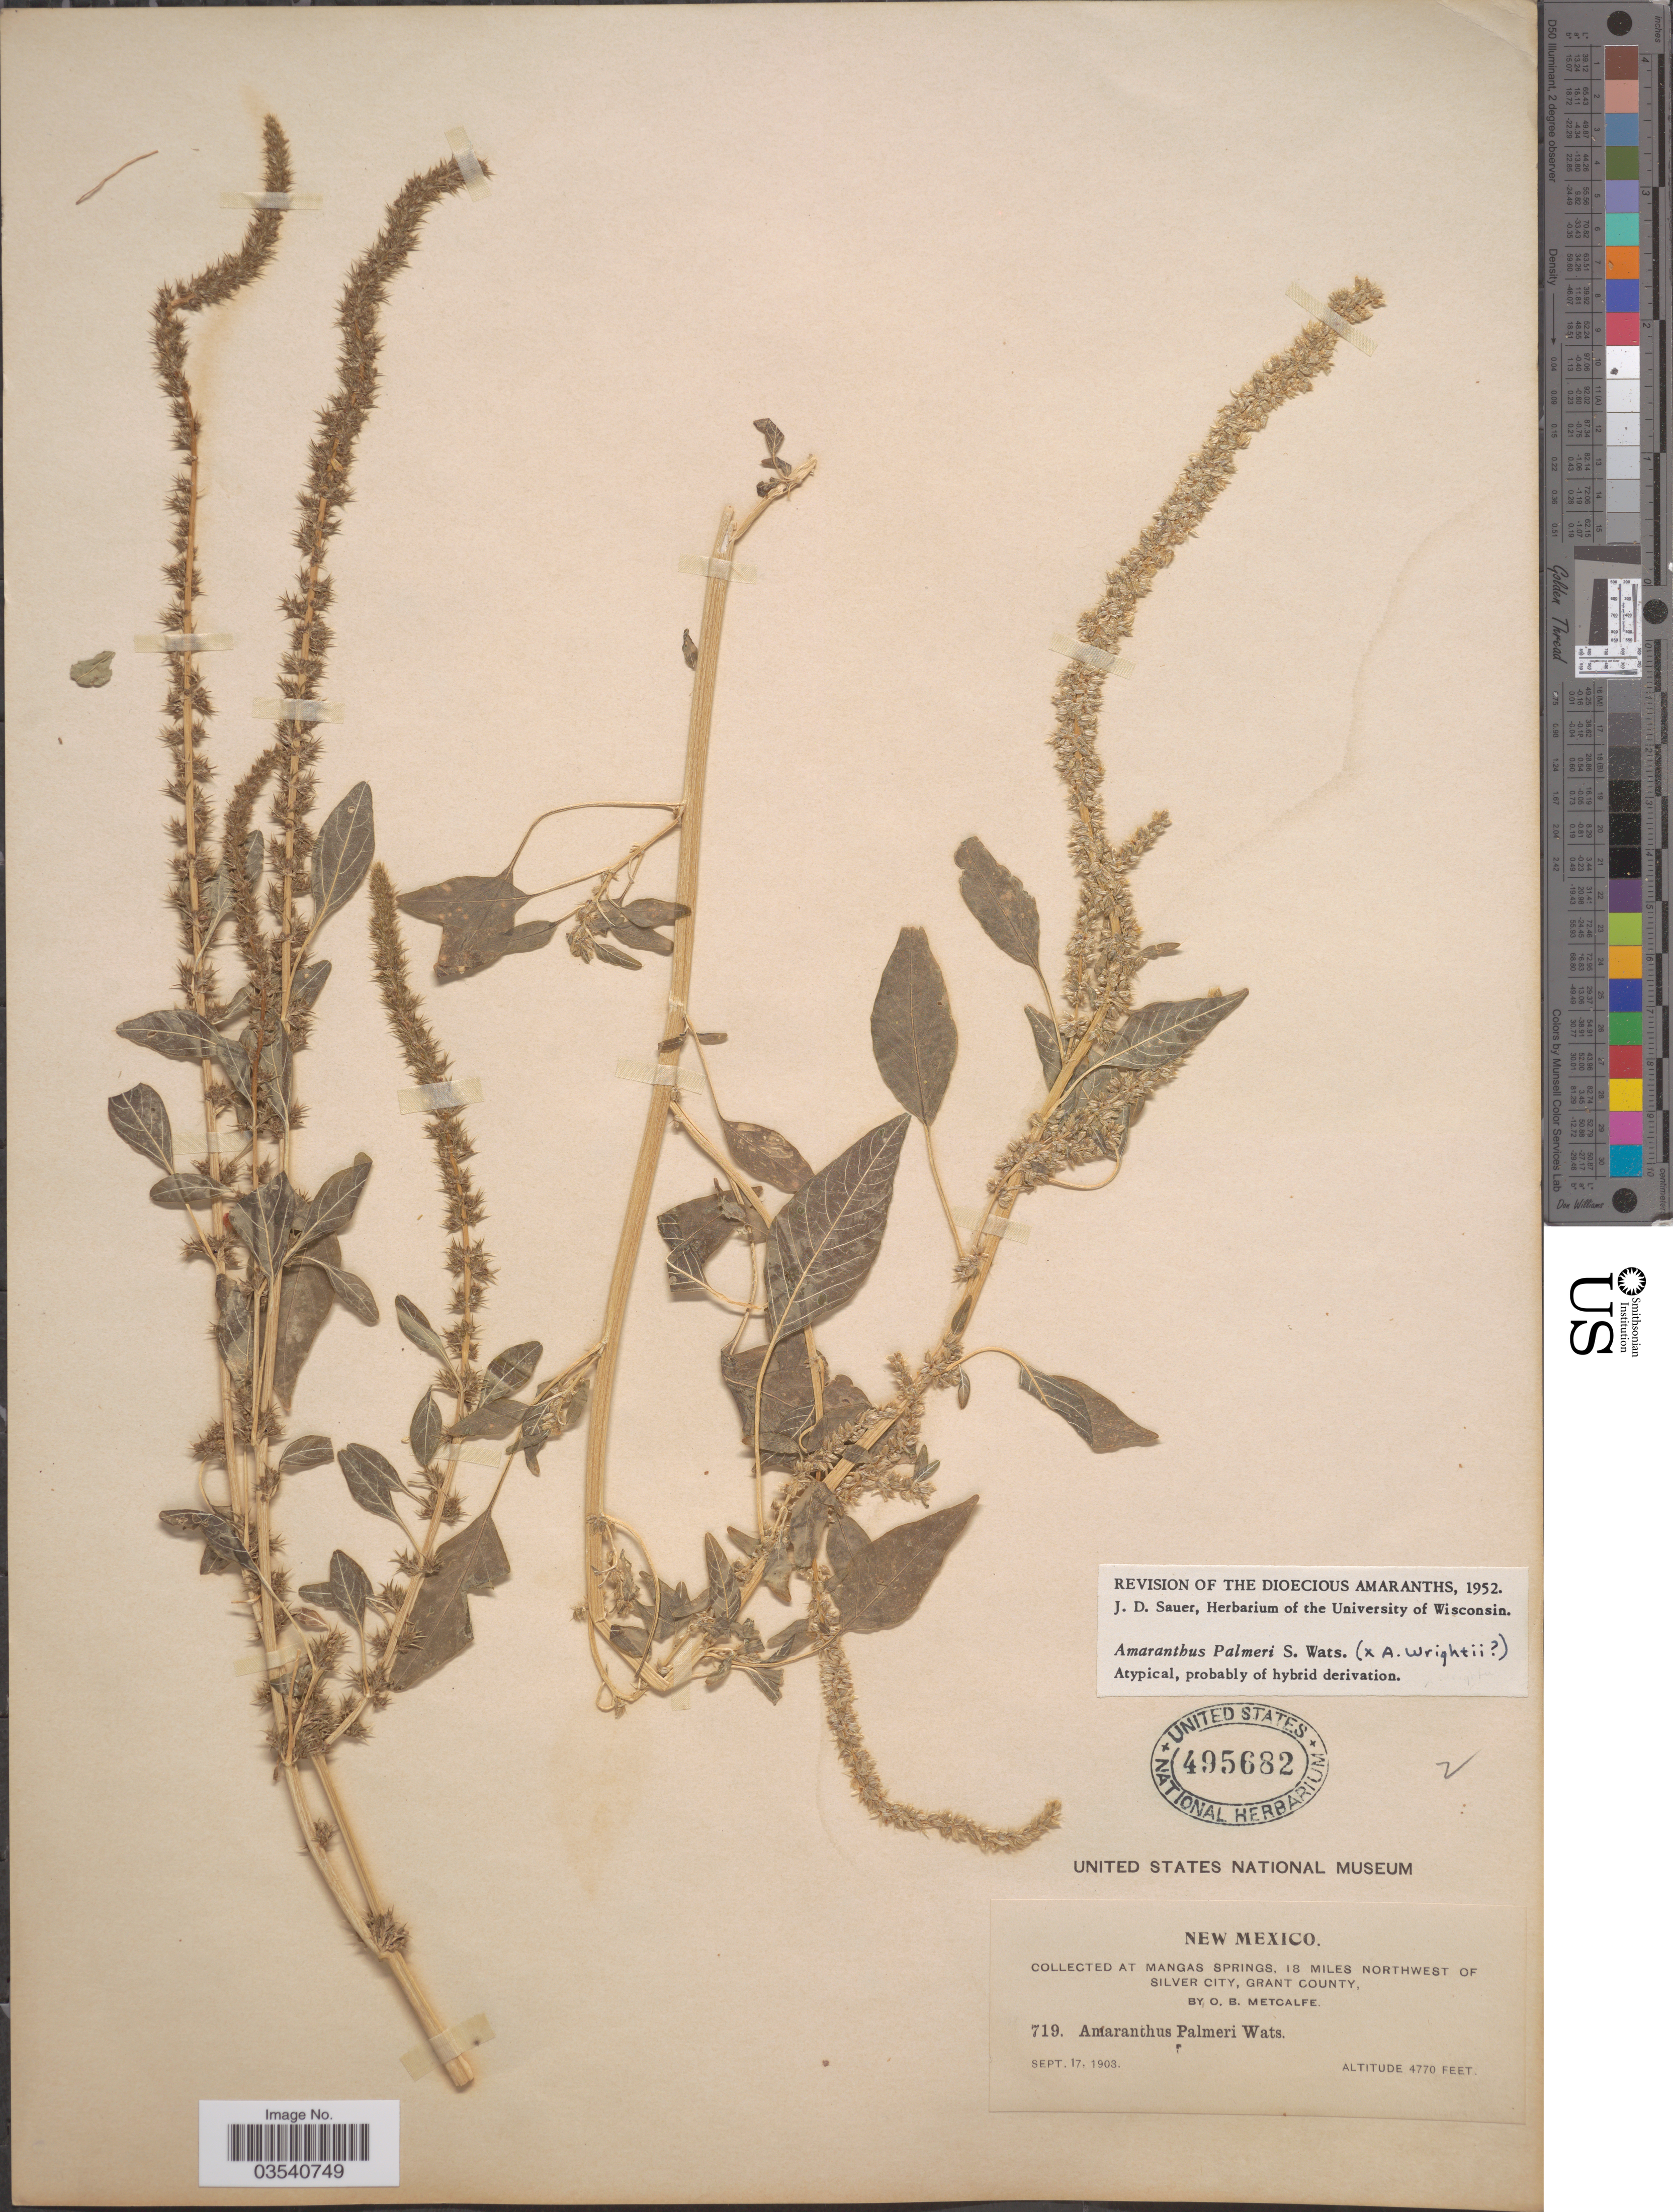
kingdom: Plantae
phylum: Tracheophyta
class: Magnoliopsida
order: Caryophyllales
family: Amaranthaceae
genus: Amaranthus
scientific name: Amaranthus palmeri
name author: S. Watson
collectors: O. B. Metcalfe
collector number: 719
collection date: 1903-09-17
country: United States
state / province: New Mexico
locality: At Mangas Springs, 18 miles northwest of Silver City, Grant County.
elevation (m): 1454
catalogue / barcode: US 495682